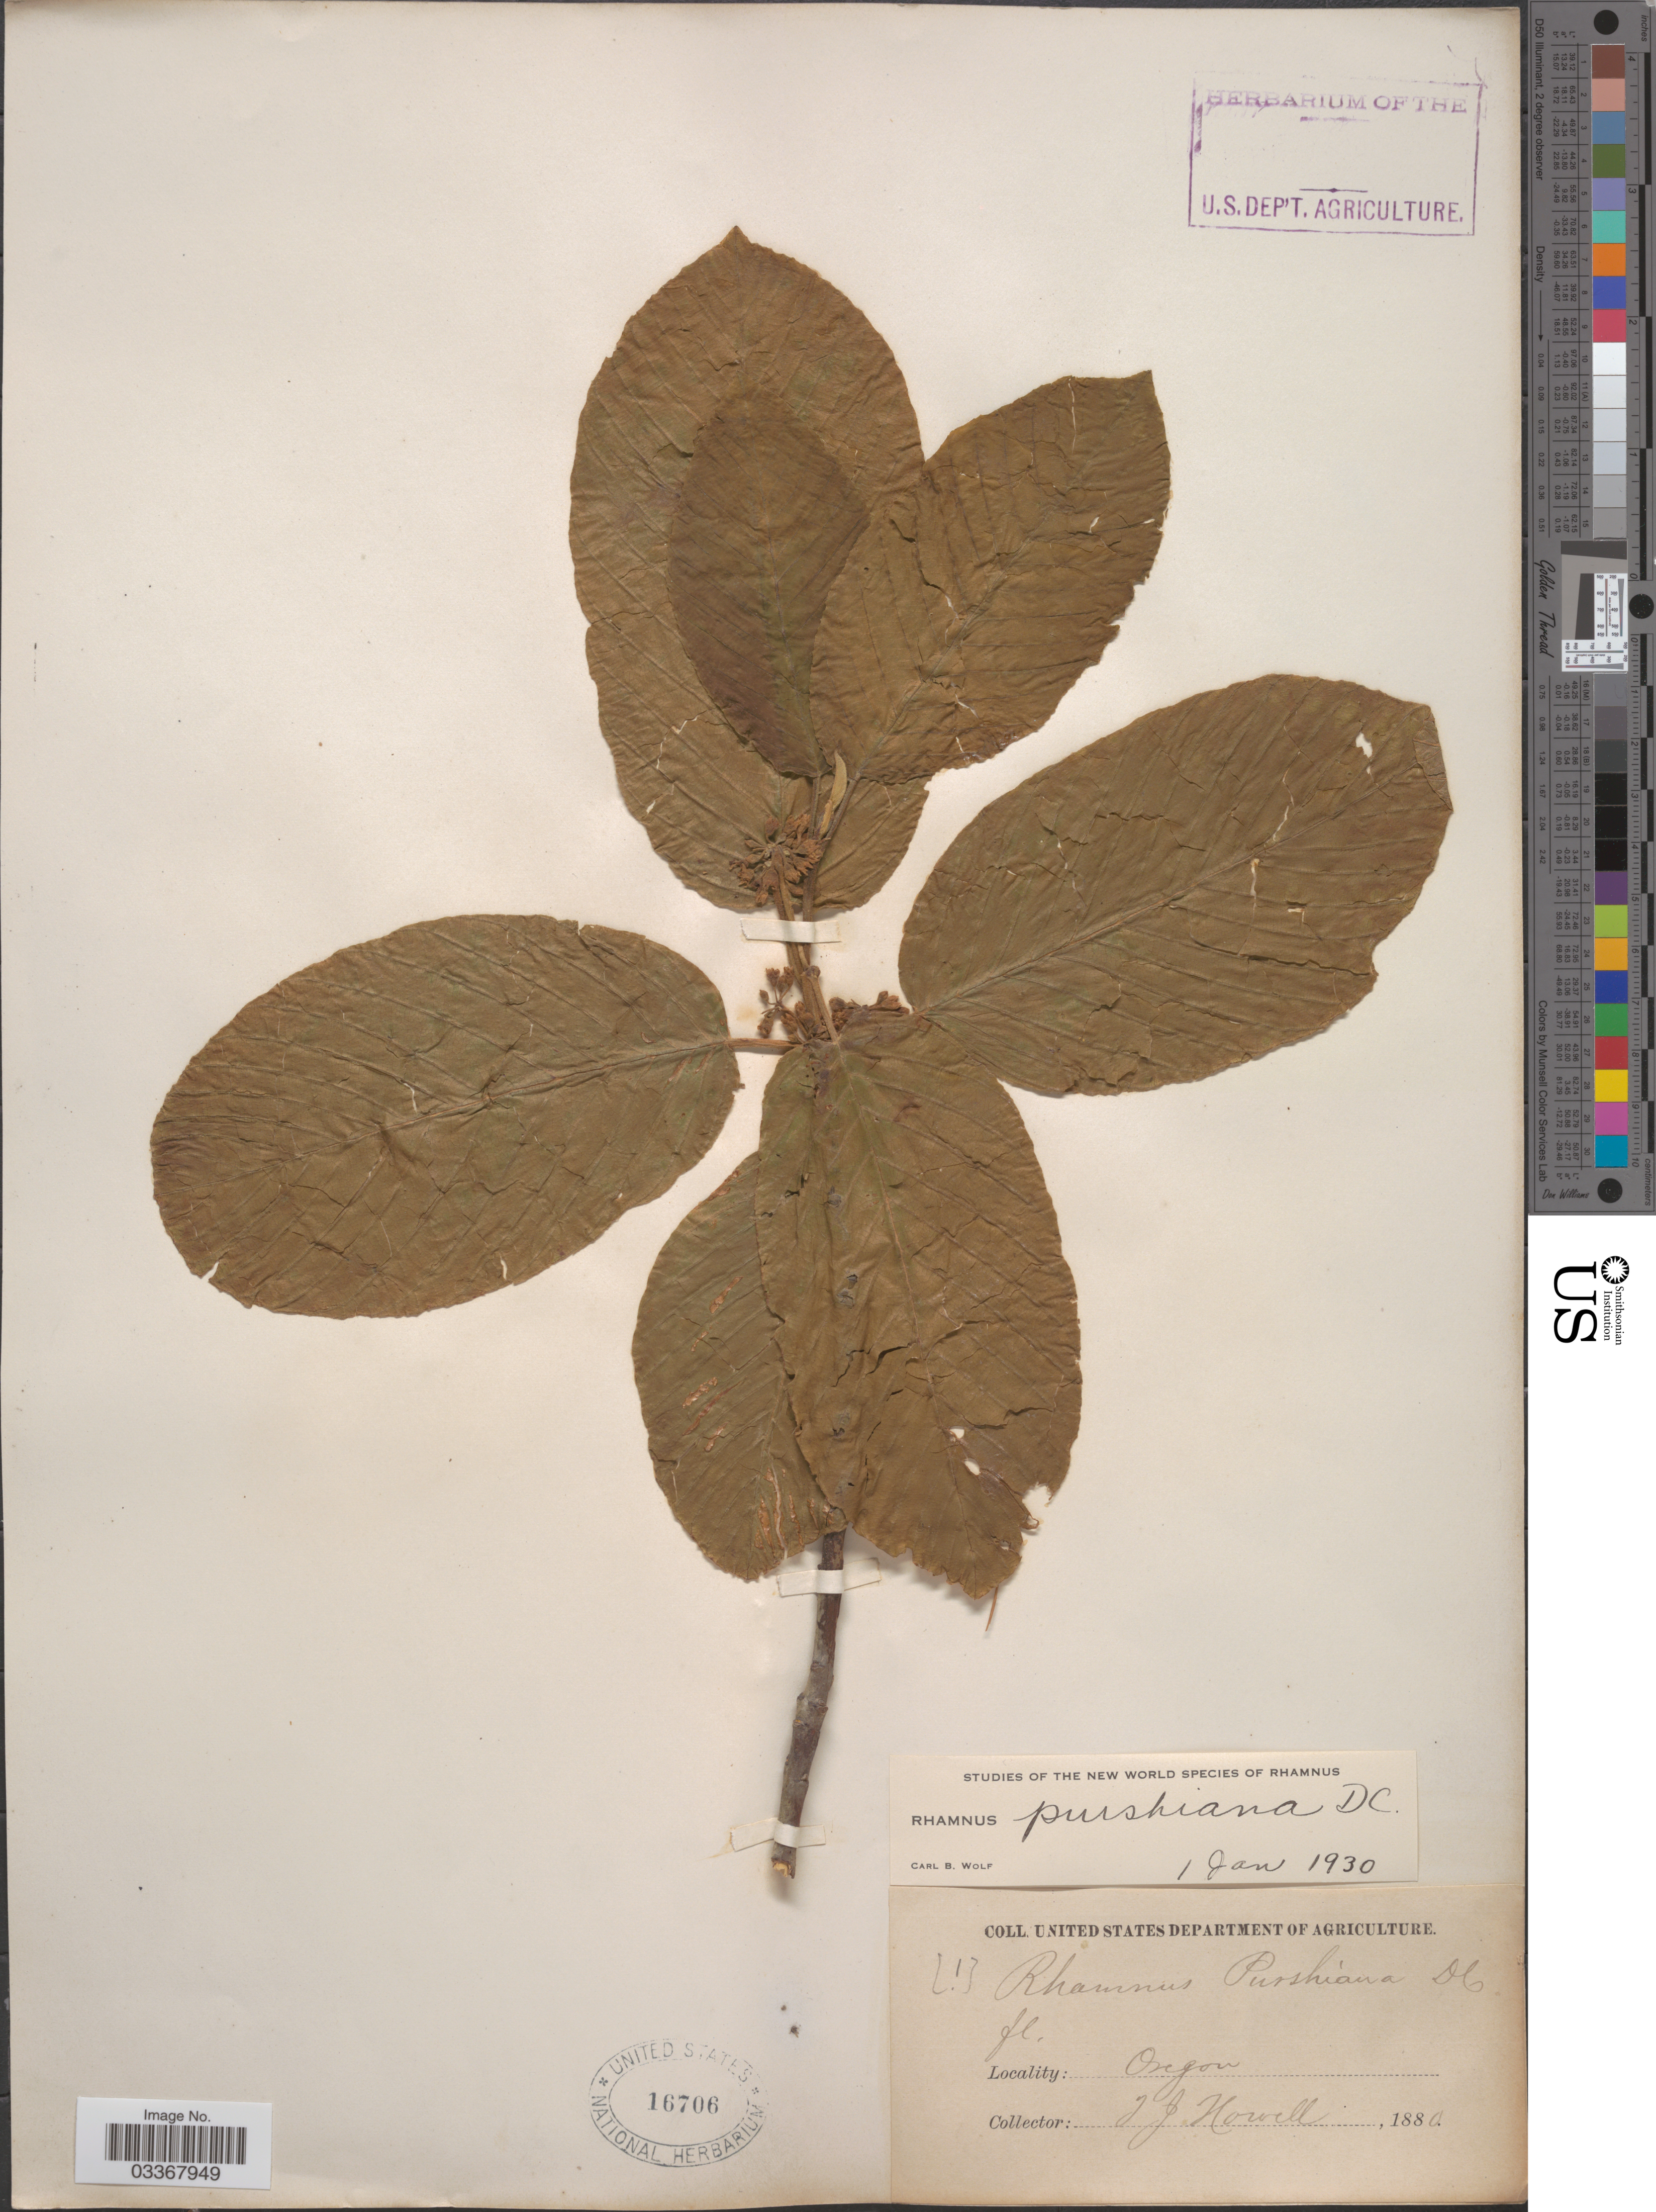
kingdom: Plantae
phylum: Tracheophyta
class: Magnoliopsida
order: Rosales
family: Rhamnaceae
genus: Frangula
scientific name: Frangula purshiana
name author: (DC.) A. Gray ex J.G. Cooper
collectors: T. J. Howell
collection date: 1880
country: United States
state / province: Oregon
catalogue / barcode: US 16706